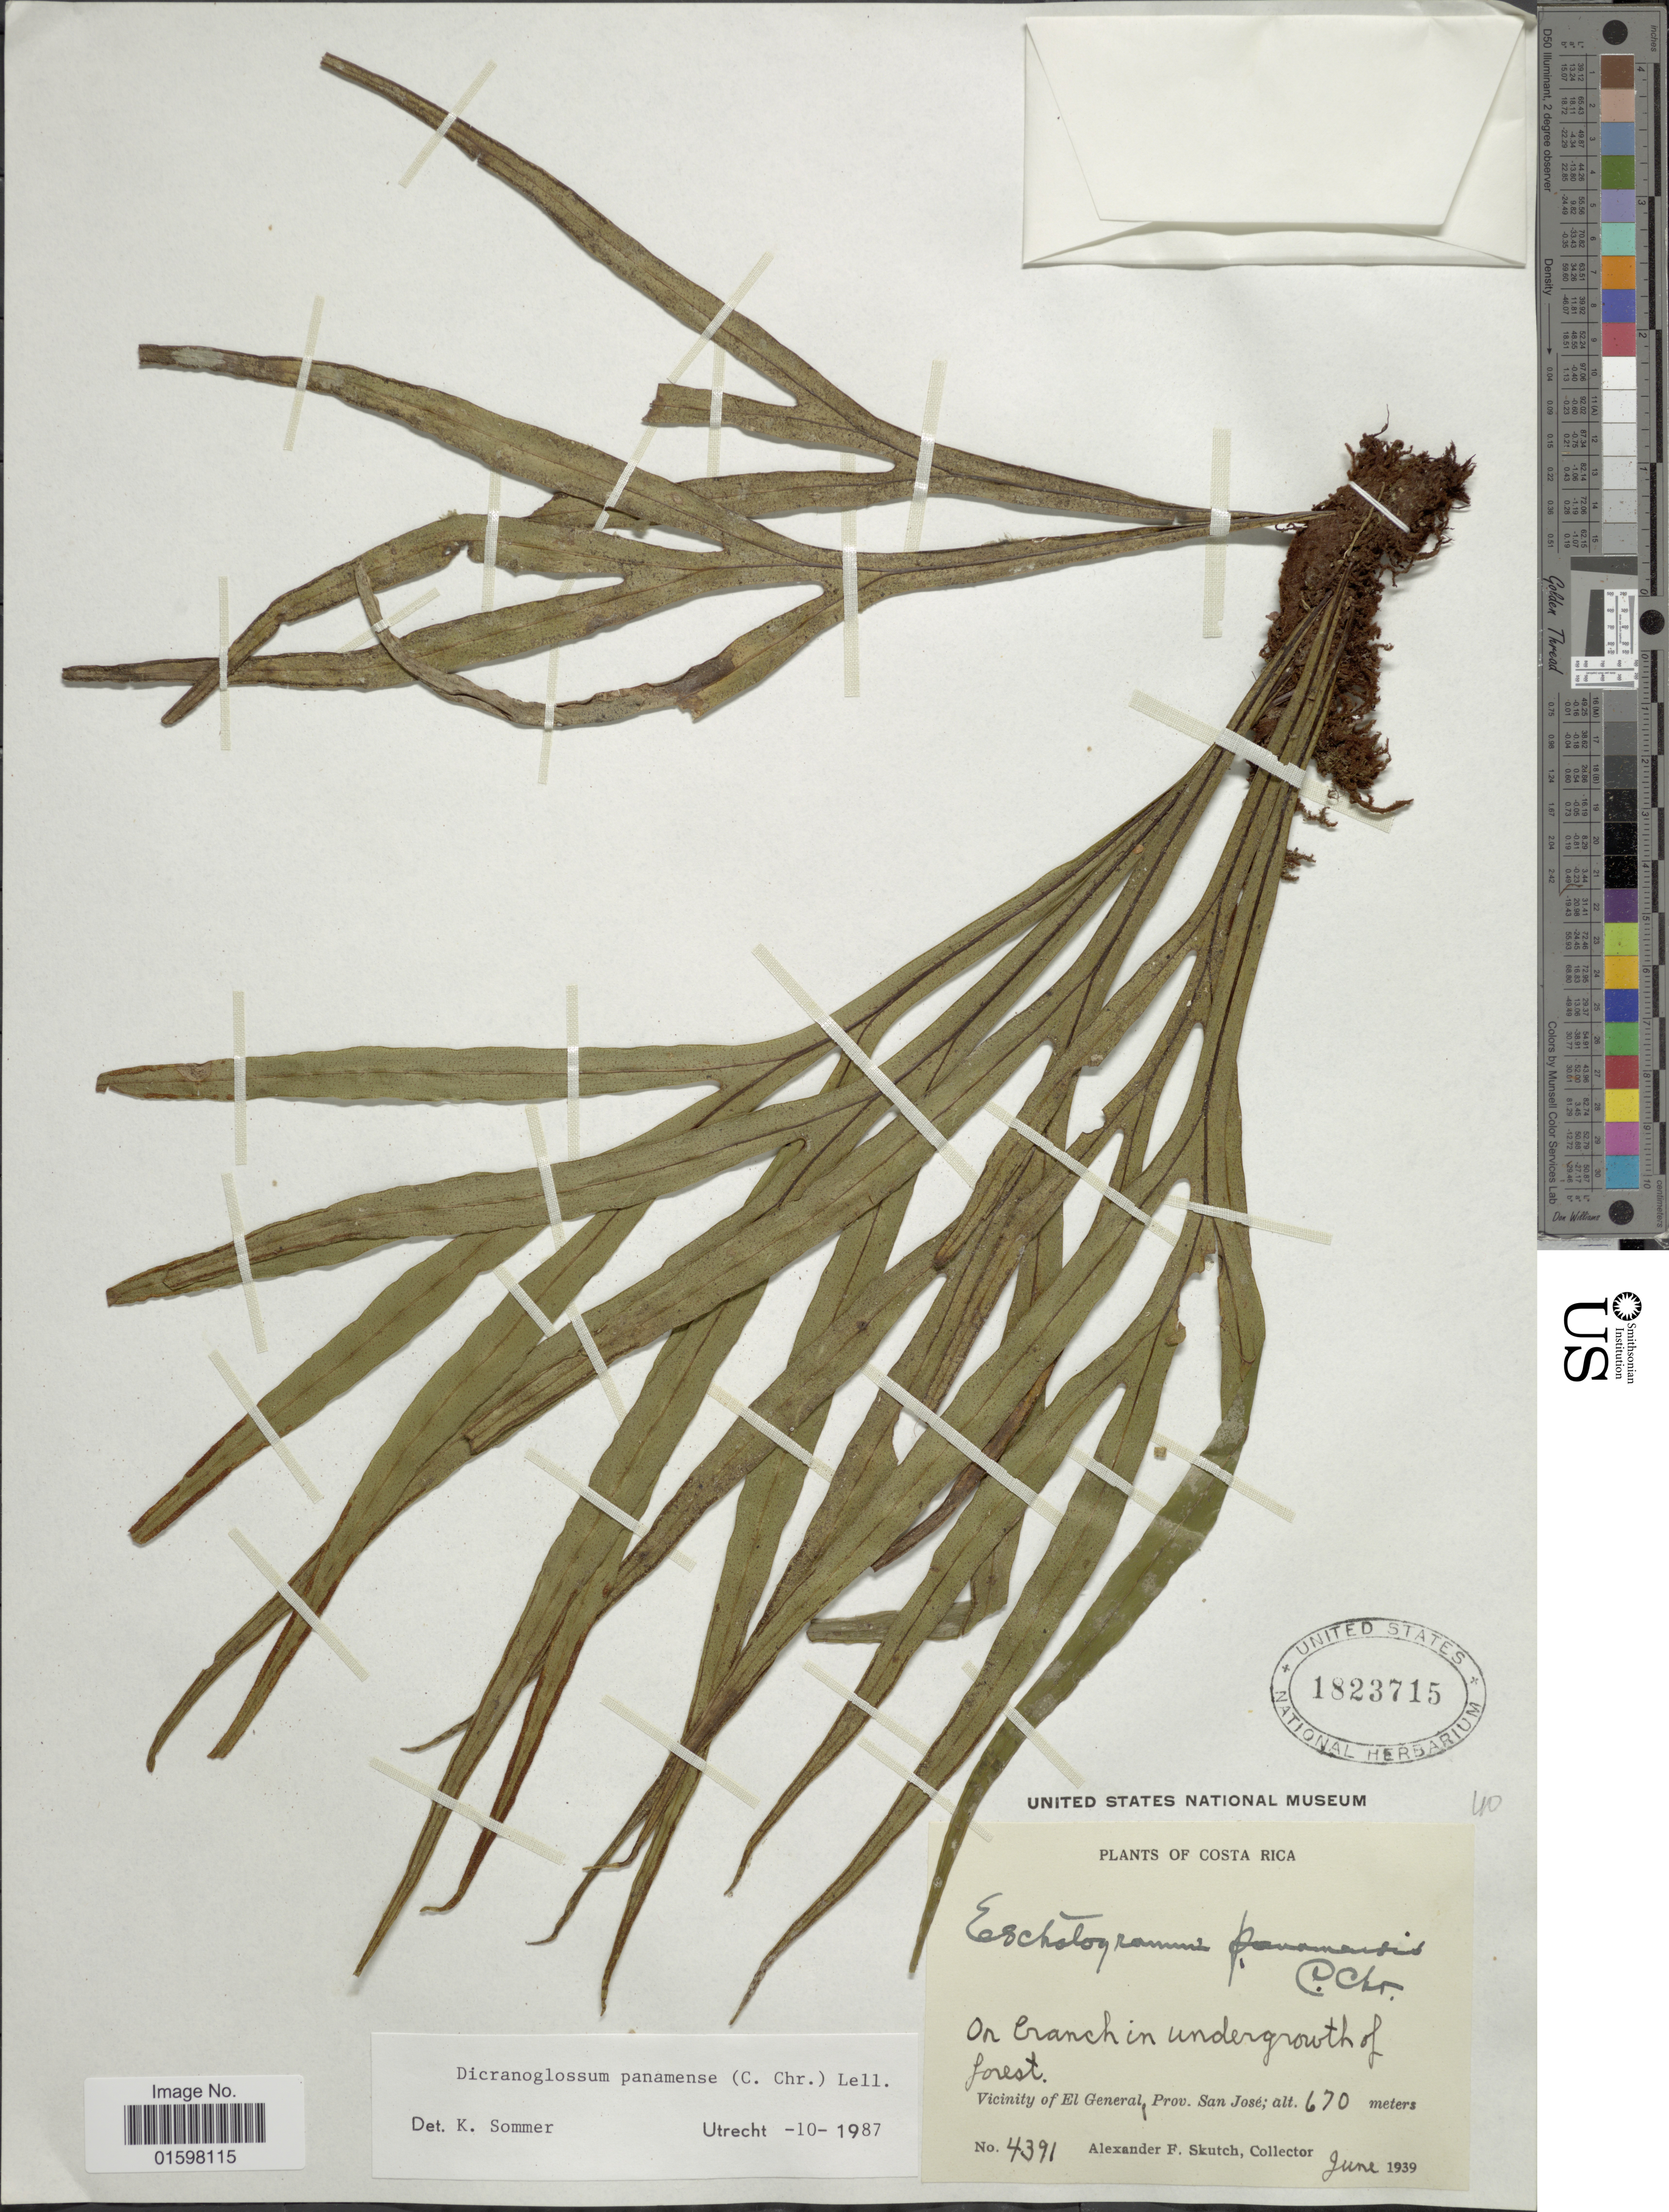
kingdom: Plantae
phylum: Tracheophyta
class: Polypodiopsida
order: Polypodiales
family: Polypodiaceae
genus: Pleopeltis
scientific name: Pleopeltis panamensis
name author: (Weath.) Pic. Serm.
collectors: A. F. Skutch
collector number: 4391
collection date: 1939-06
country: Costa Rica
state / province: San José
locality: Vicinity of El General, Prov. of San Jose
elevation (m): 670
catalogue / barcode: US 1823715